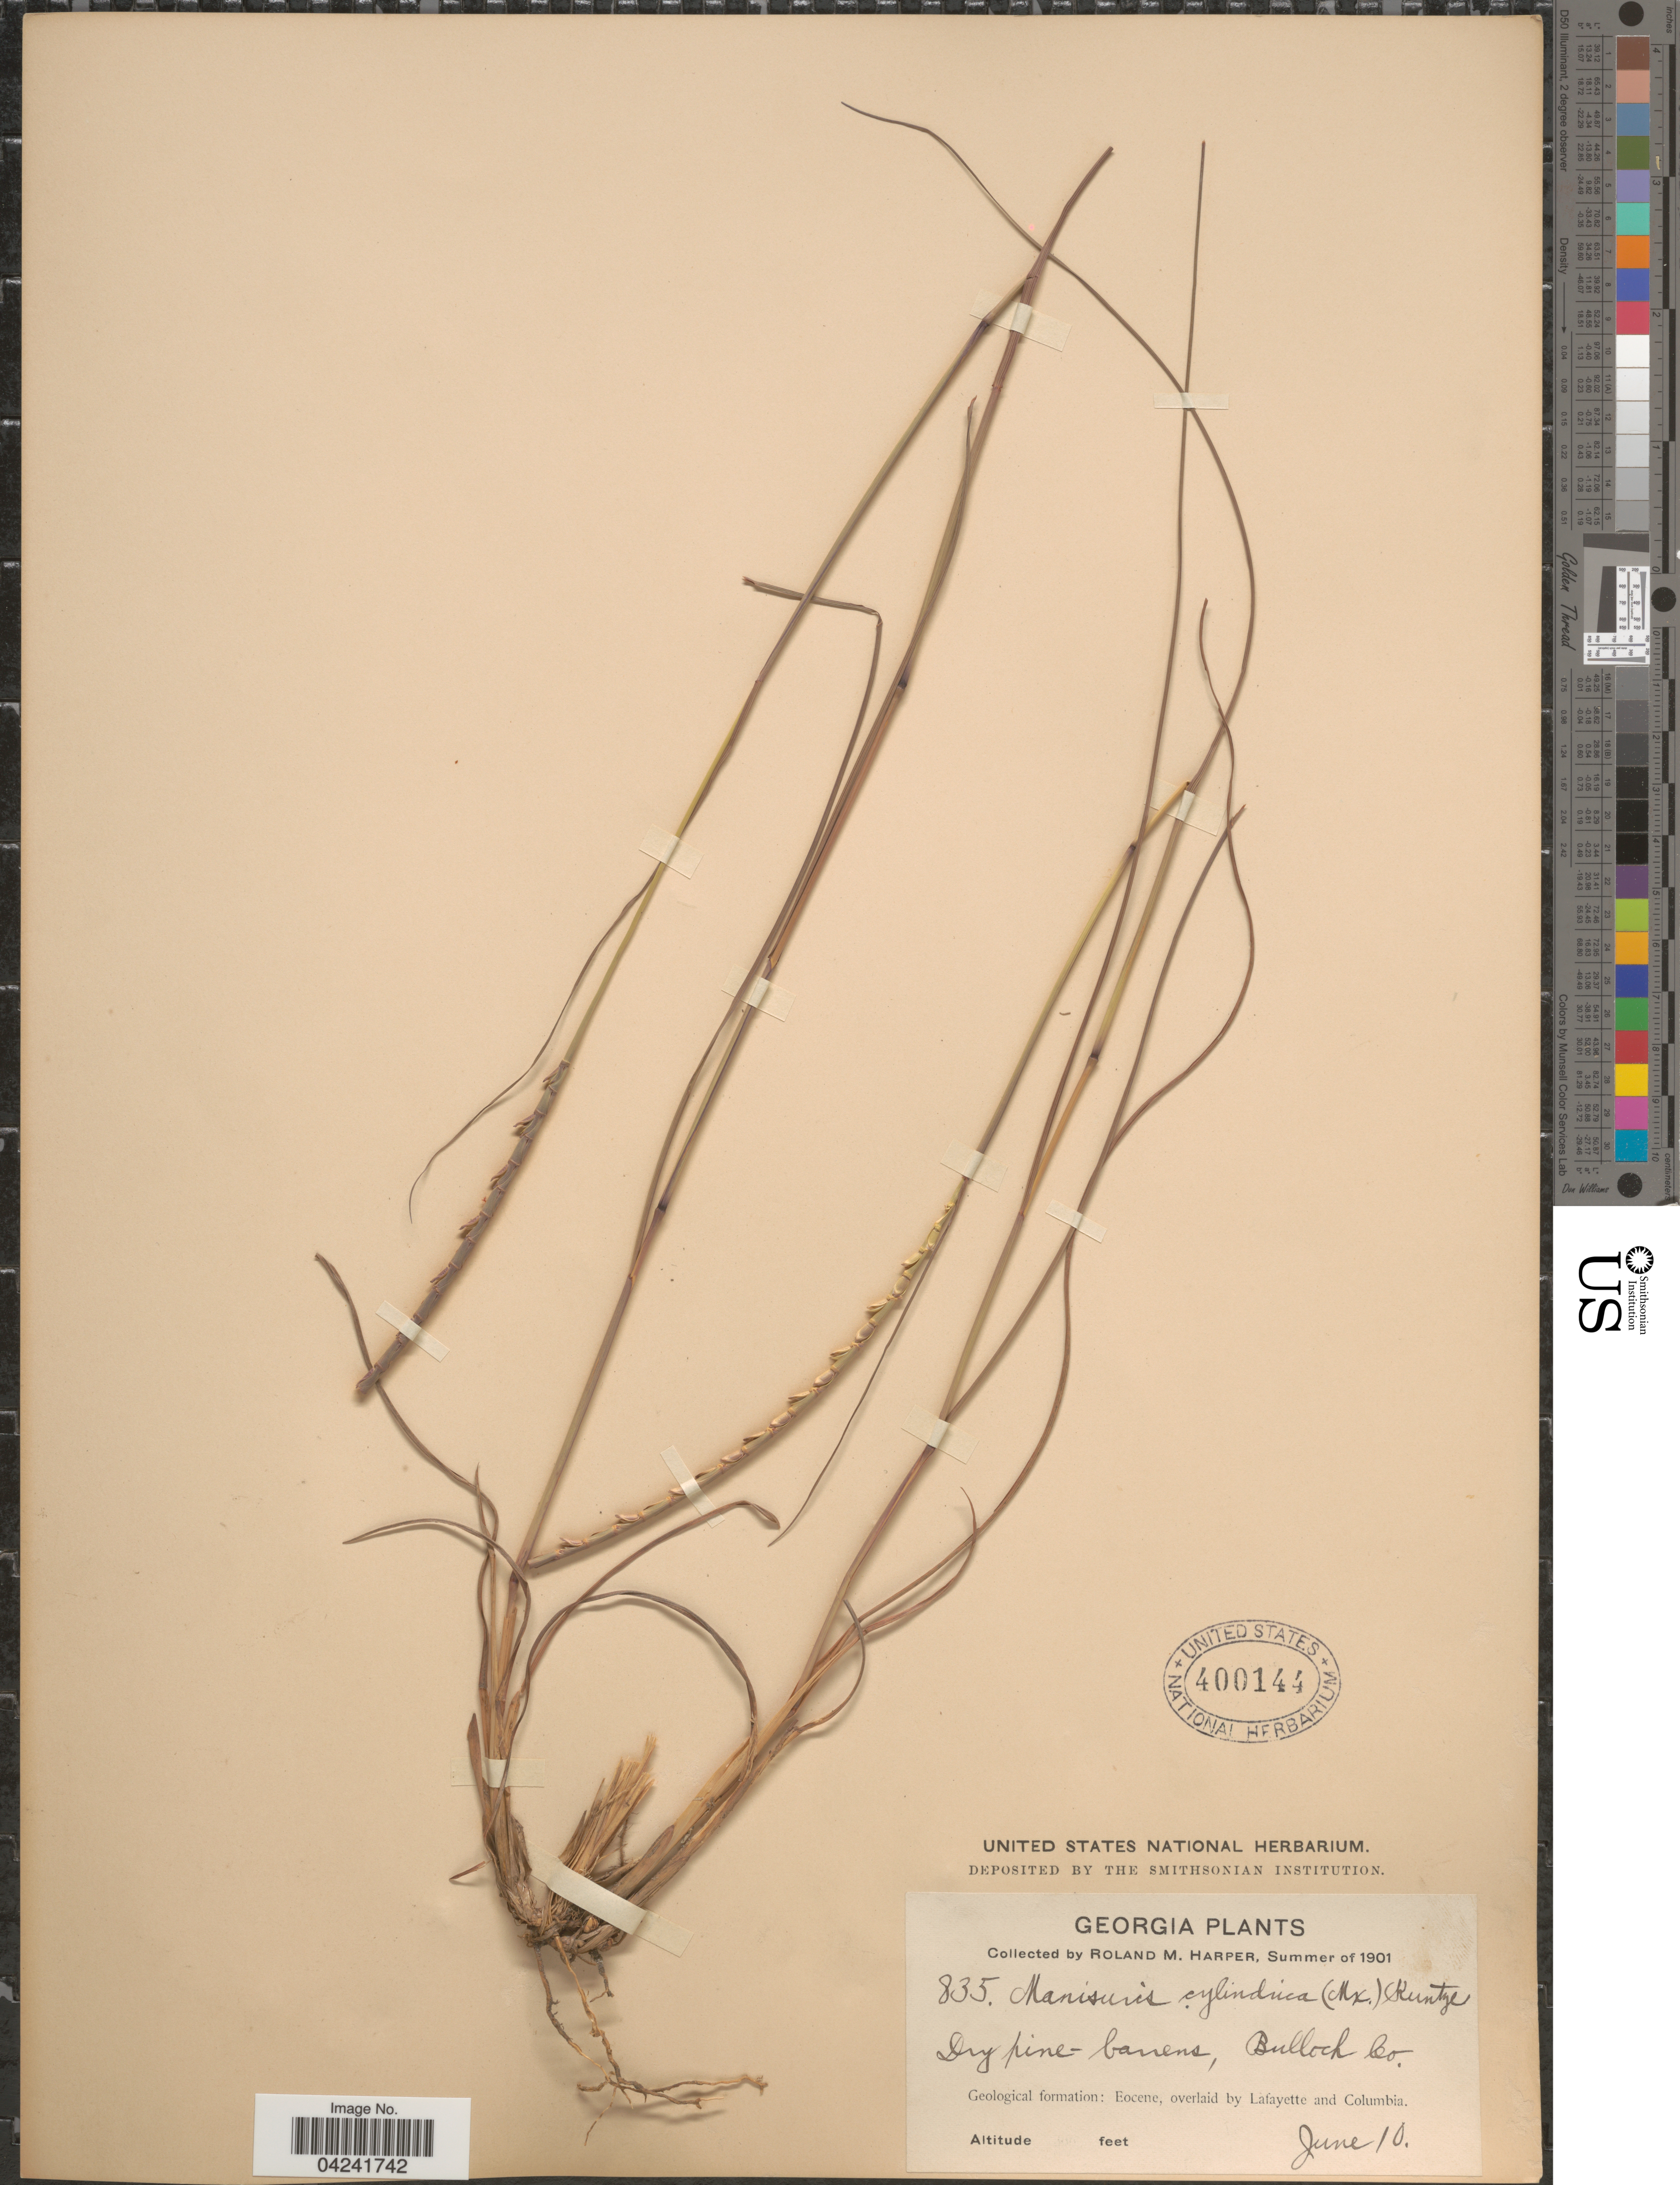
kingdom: Plantae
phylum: Tracheophyta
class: Liliopsida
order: Poales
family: Poaceae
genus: Mnesithea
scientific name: Mnesithea cylindrica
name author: (Michx.) de Koning & Sosef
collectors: R. M. Harper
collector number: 835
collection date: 1901-06-10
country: United States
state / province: Georgia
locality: Bullock Co. Geological formation: Eocene, overlaid by Lafayette and Columbia.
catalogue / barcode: US 400144